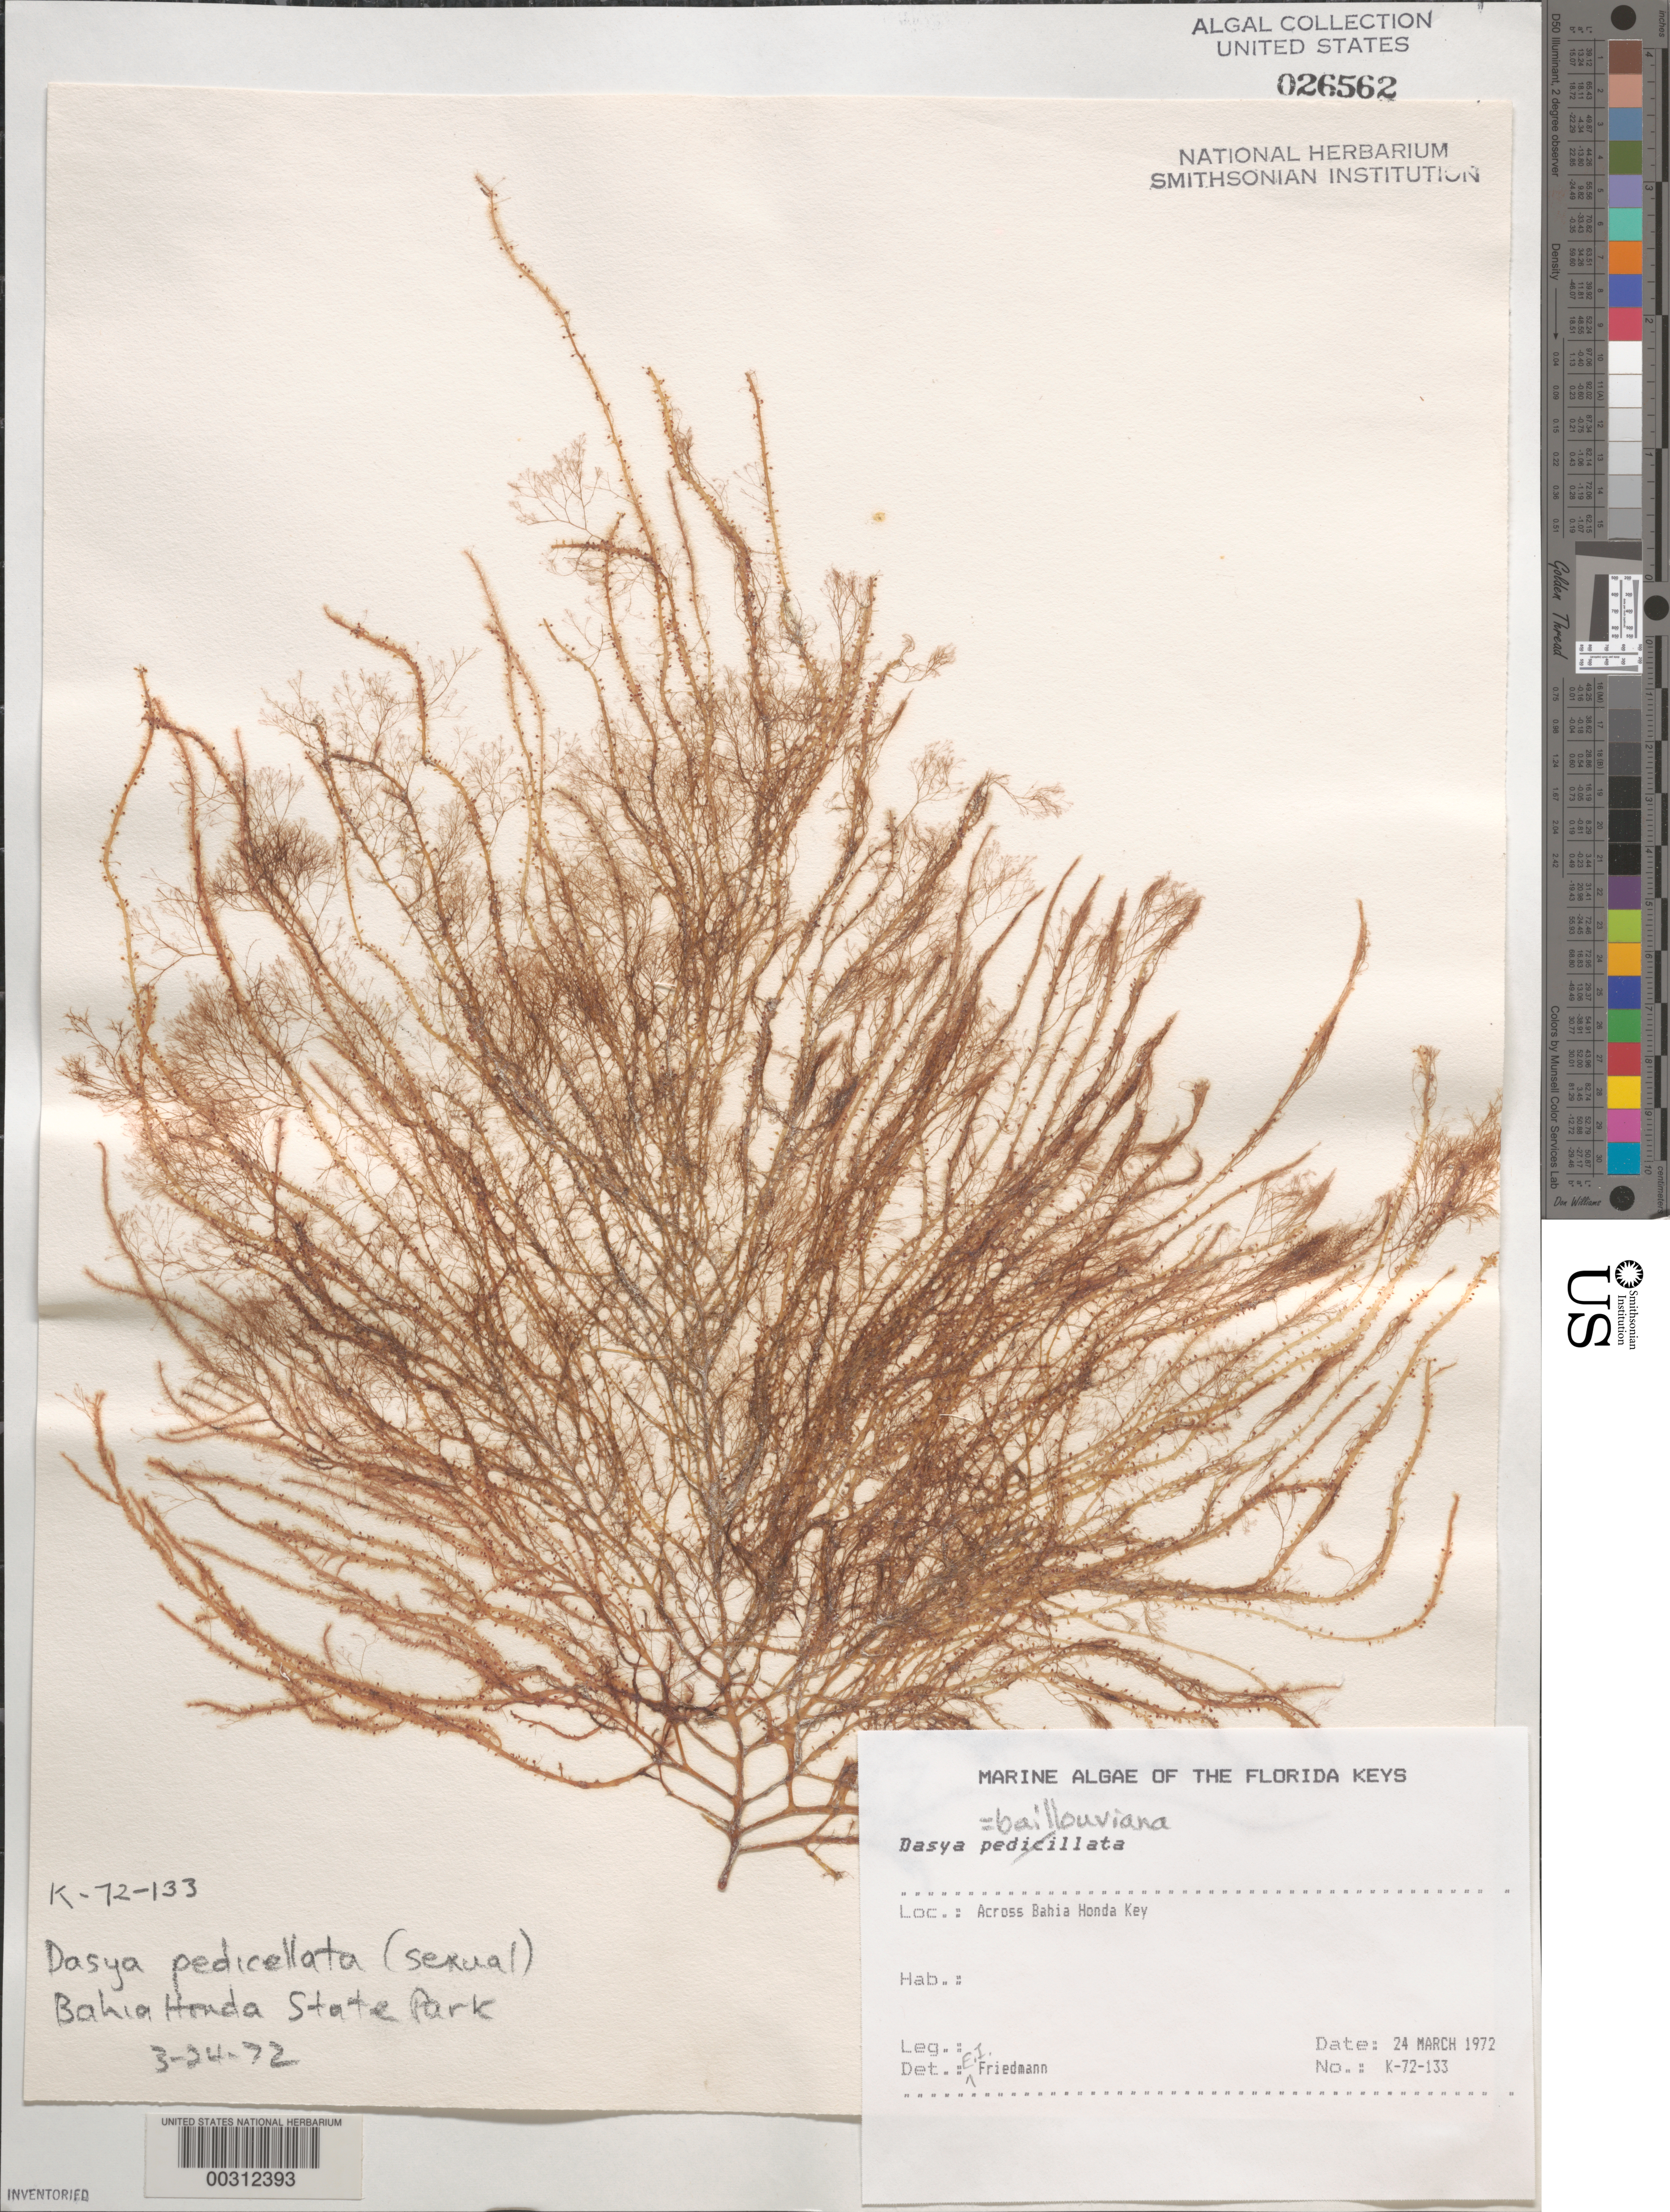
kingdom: Plantae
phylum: Rhodophyta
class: Florideophyceae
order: Ceramiales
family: Dasyaceae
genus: Dasya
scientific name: Dasya pedicellata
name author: (C. Agardh) C. Agardh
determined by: Algae name updating Project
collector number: K-72-133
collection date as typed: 24 Mar 1972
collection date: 1972-03-24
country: United States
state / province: Florida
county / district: Monroe County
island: Bahia Honda Key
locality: Bahia Honda State Park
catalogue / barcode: US 26562